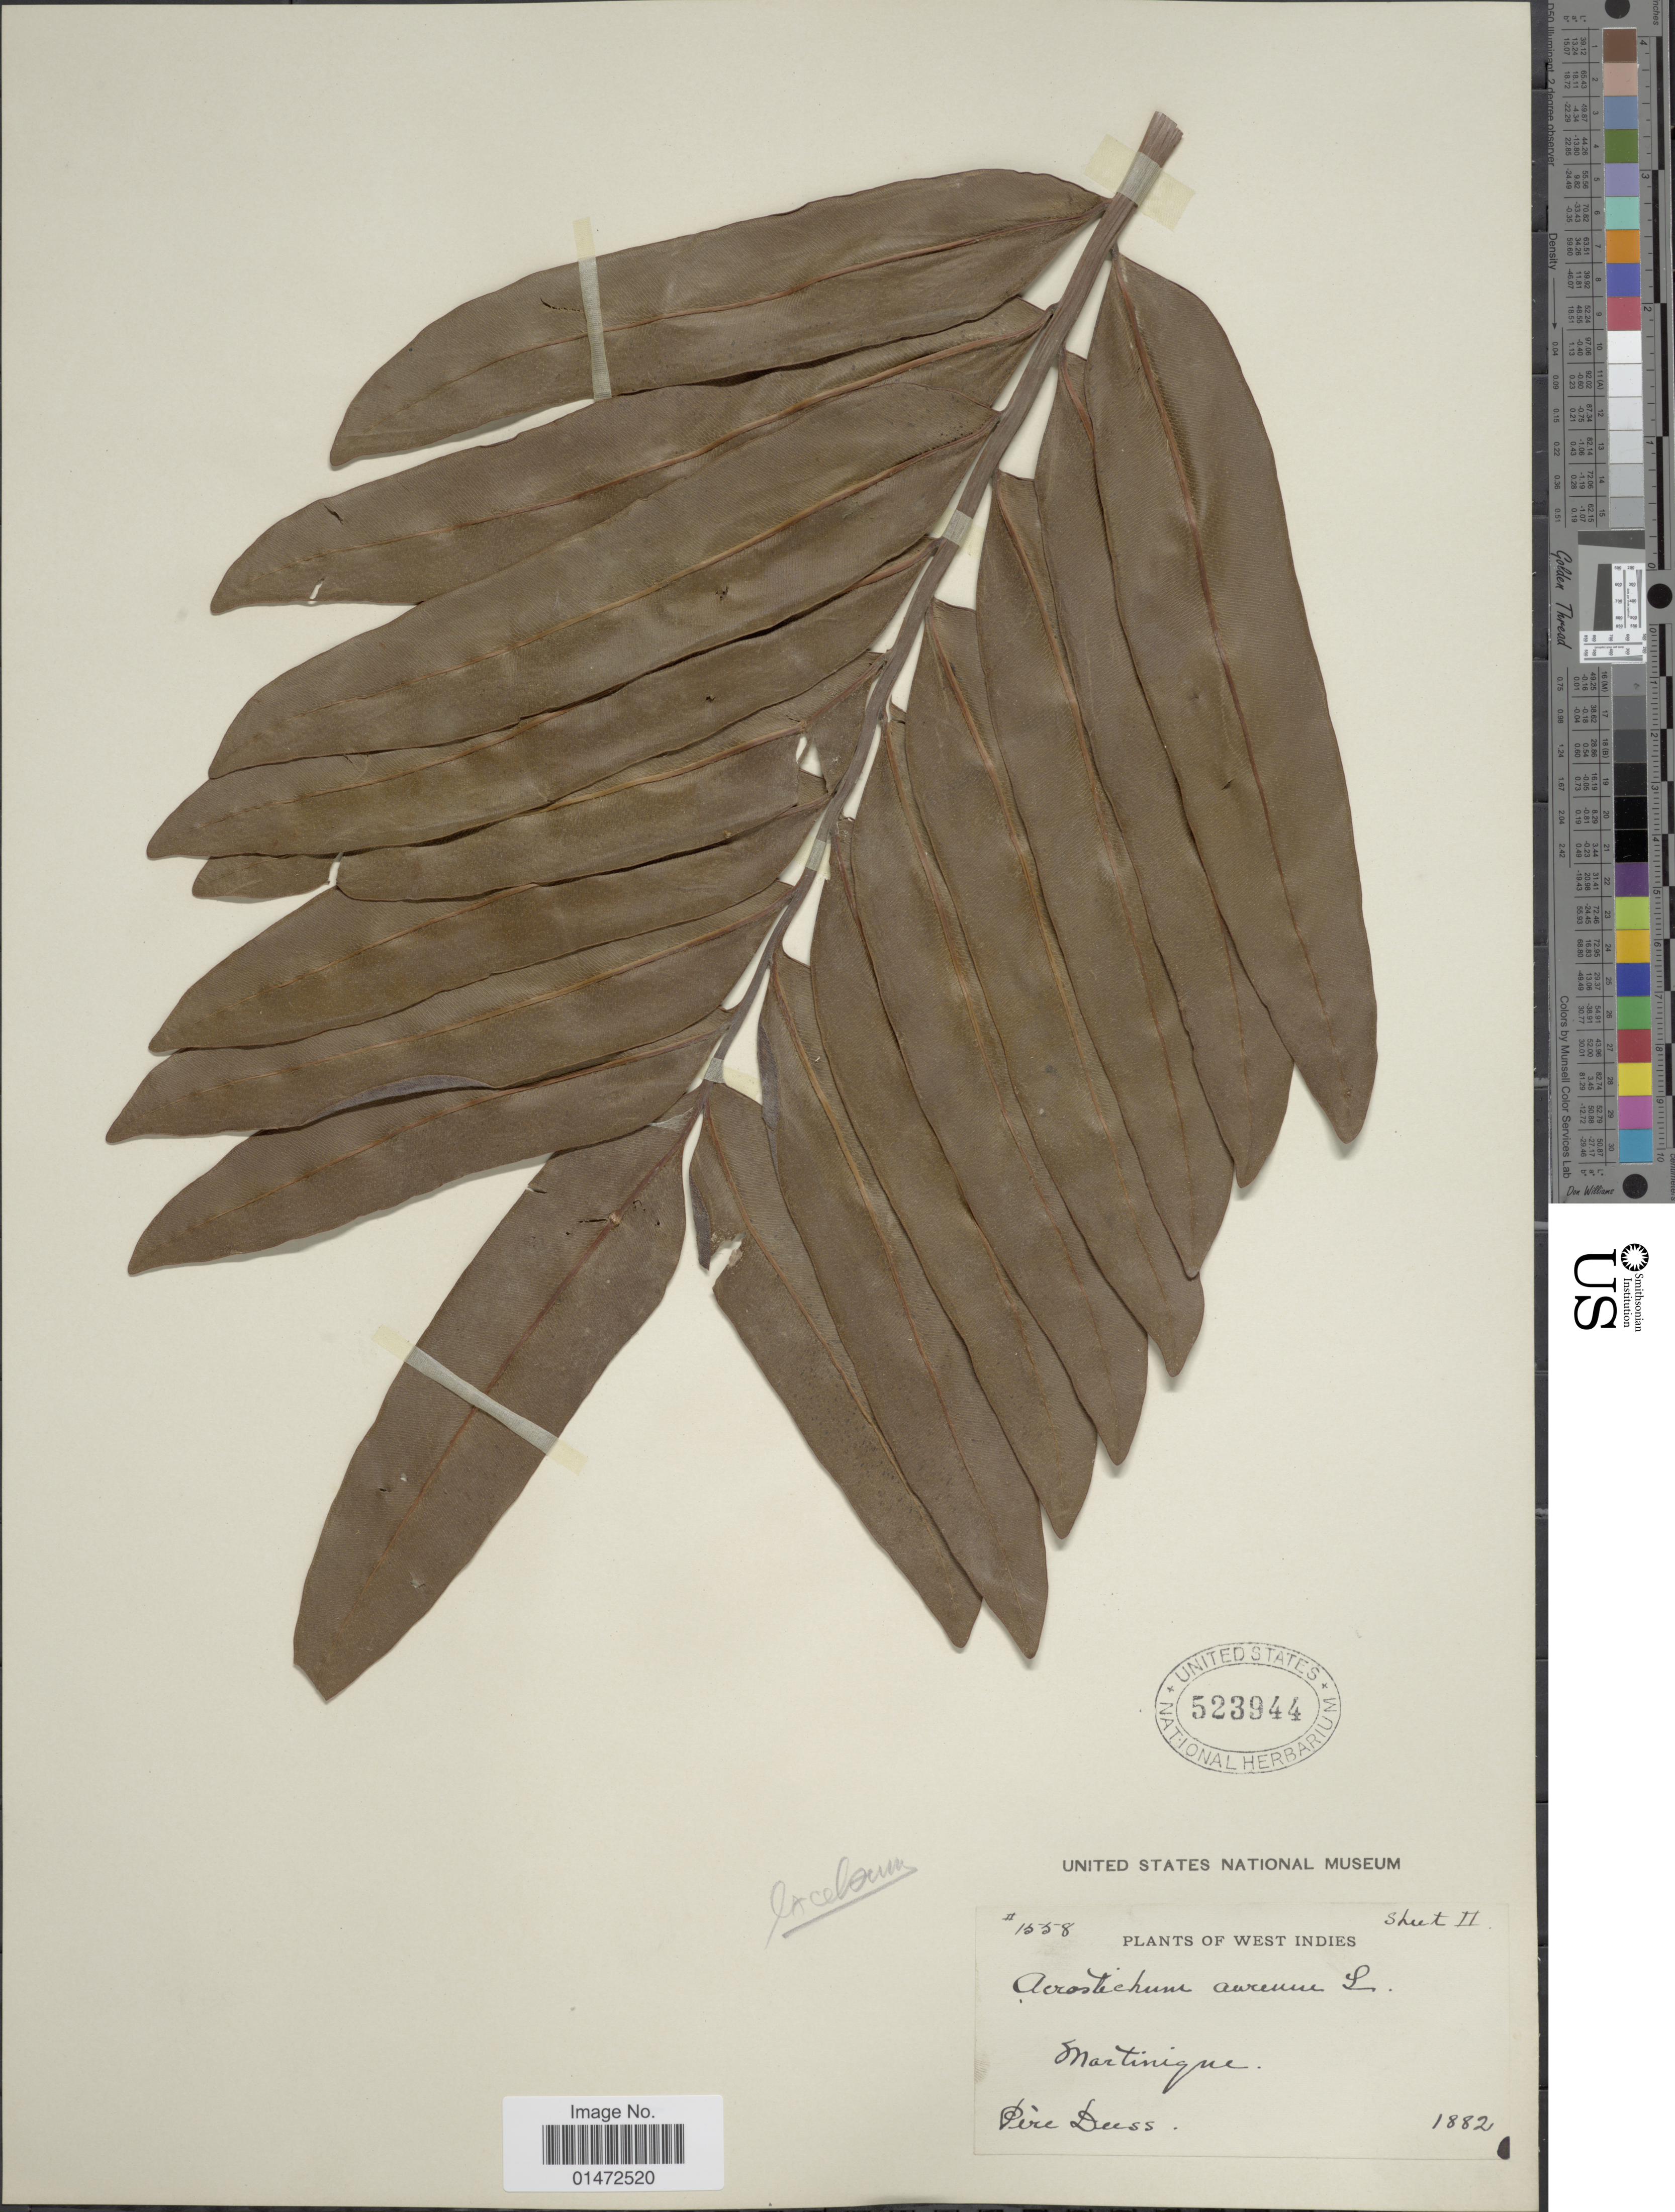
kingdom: Plantae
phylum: Tracheophyta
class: Polypodiopsida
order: Polypodiales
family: Pteridaceae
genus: Acrostichum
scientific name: Acrostichum danaeifolium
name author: Langsd. & Fisch.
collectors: Père Duss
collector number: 1558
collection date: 1882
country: Martinique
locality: West Indies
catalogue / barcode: US 523944